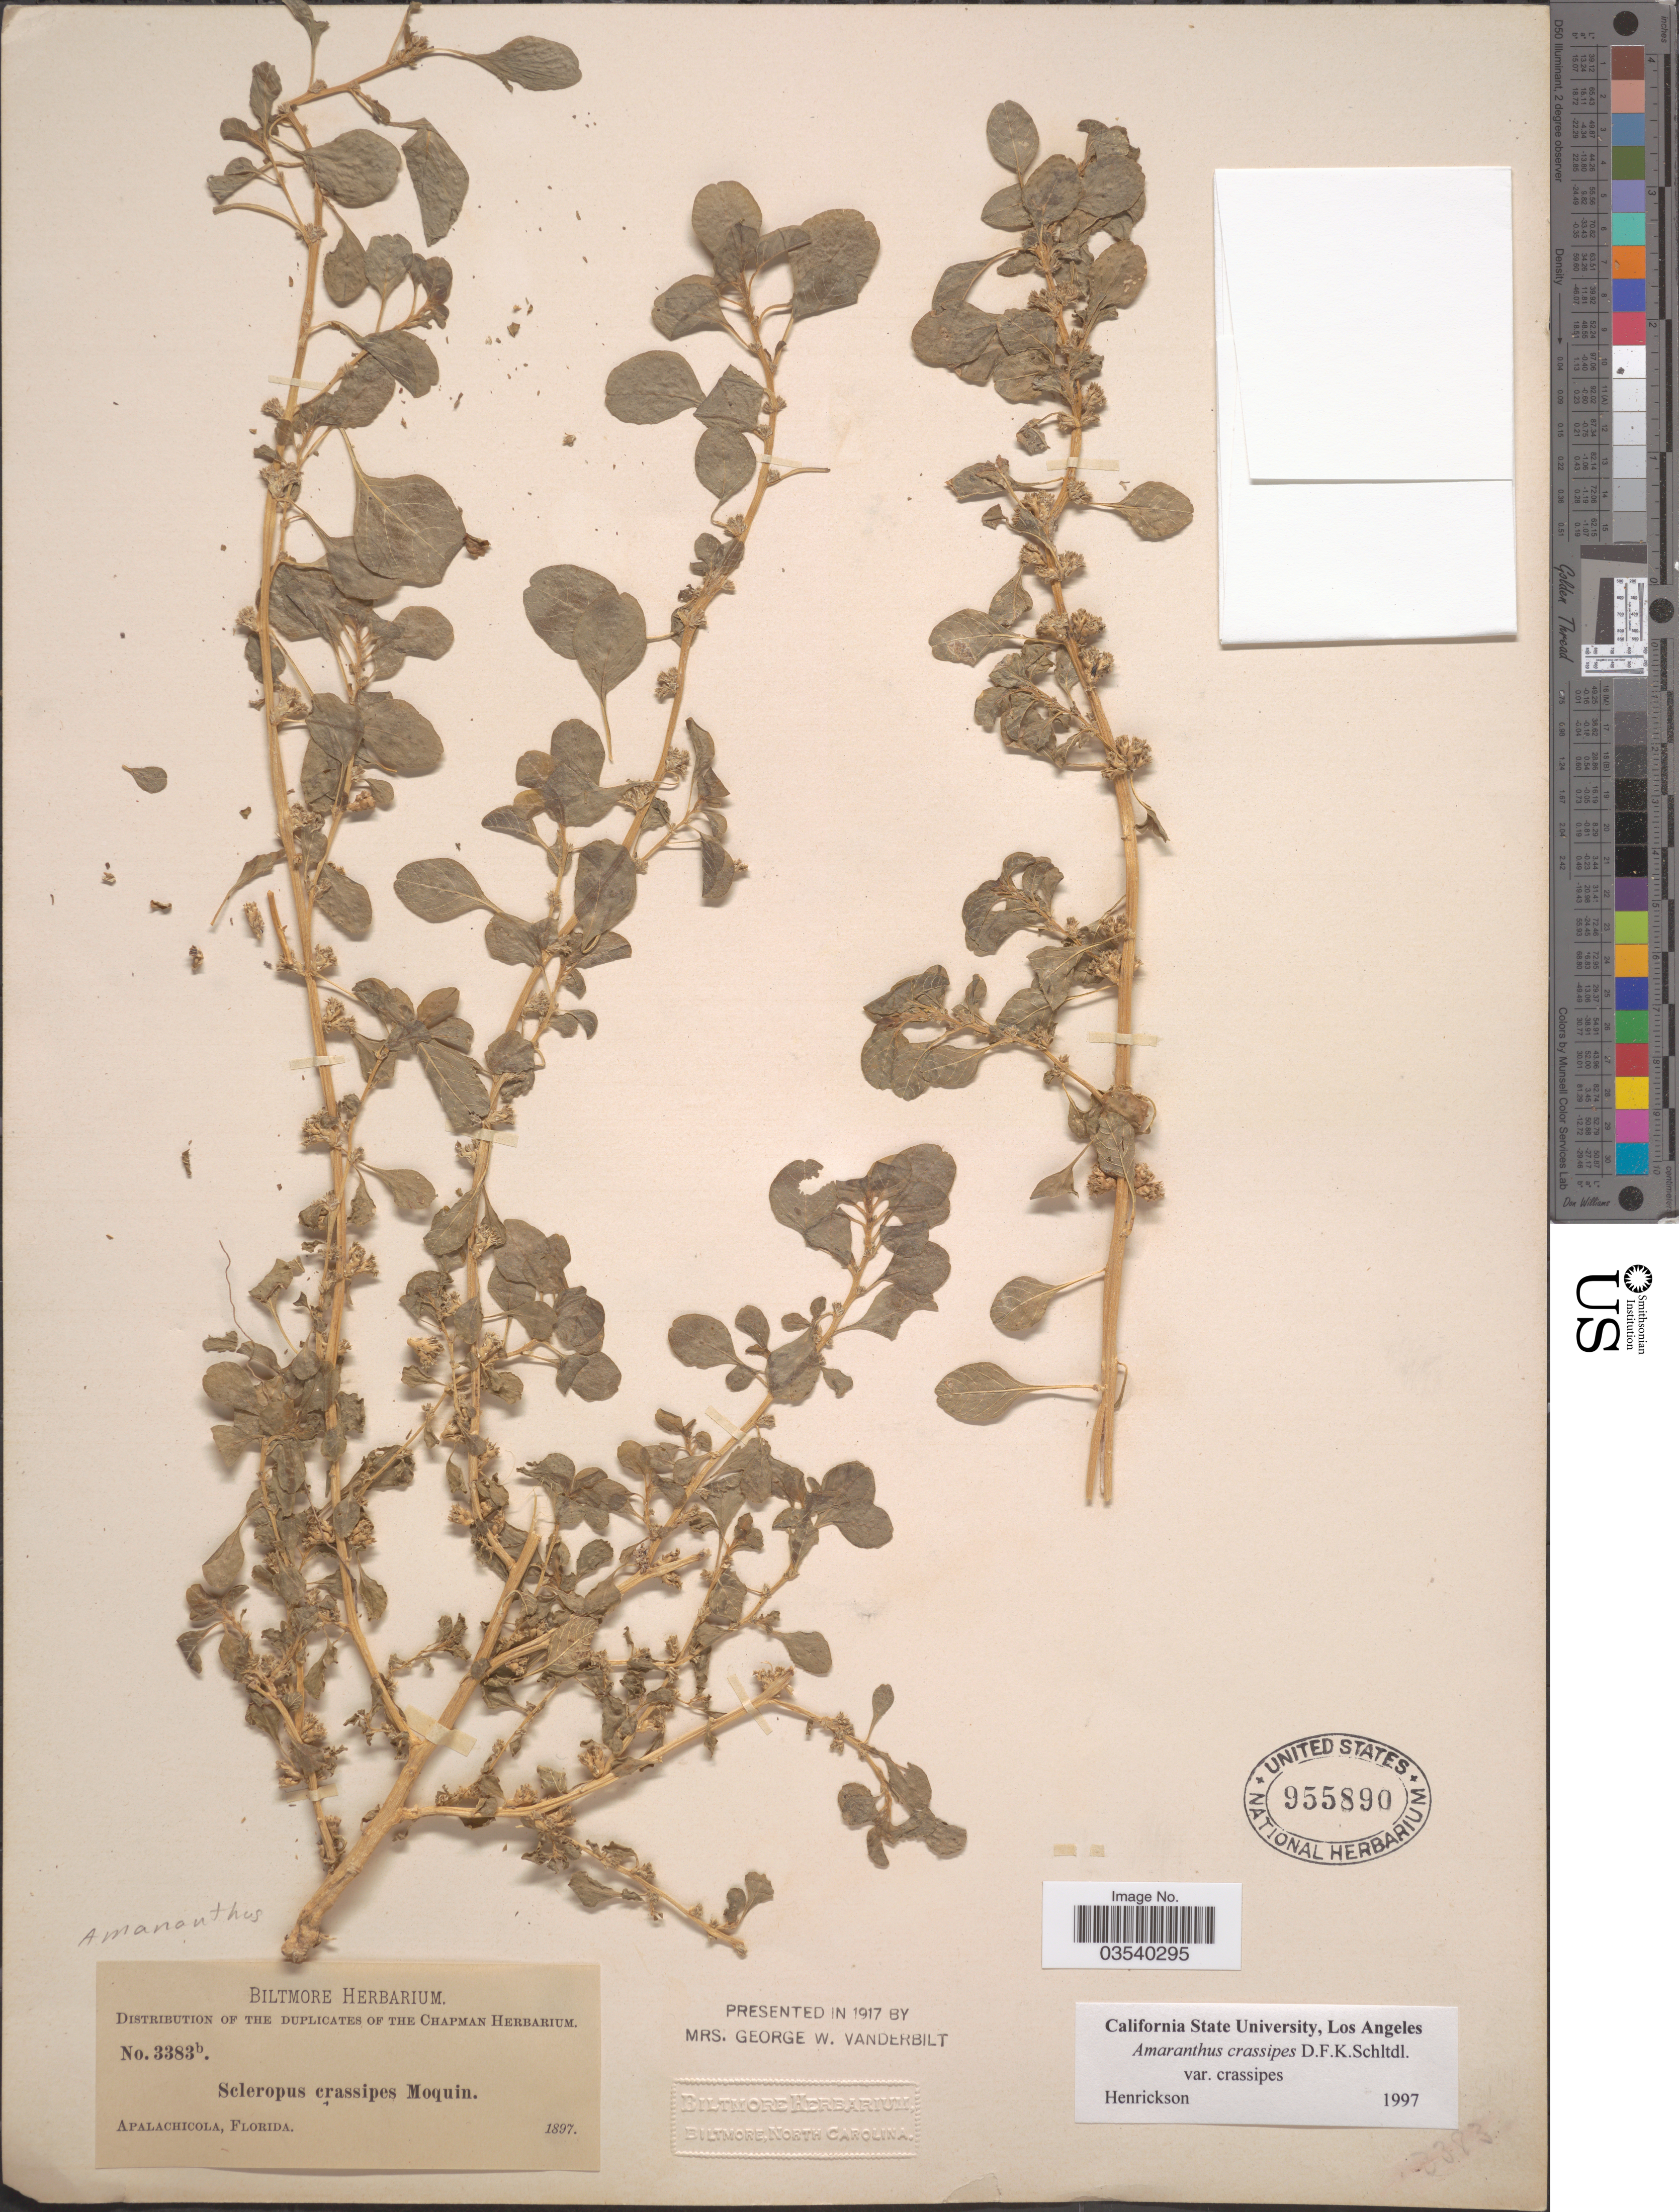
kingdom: Plantae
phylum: Tracheophyta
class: Magnoliopsida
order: Caryophyllales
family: Amaranthaceae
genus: Amaranthus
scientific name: Amaranthus crassipes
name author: Schltdl.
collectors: ex herb. Biltmore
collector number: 3383b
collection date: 1897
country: United States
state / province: Florida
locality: Apalachicola.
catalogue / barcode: US 955890